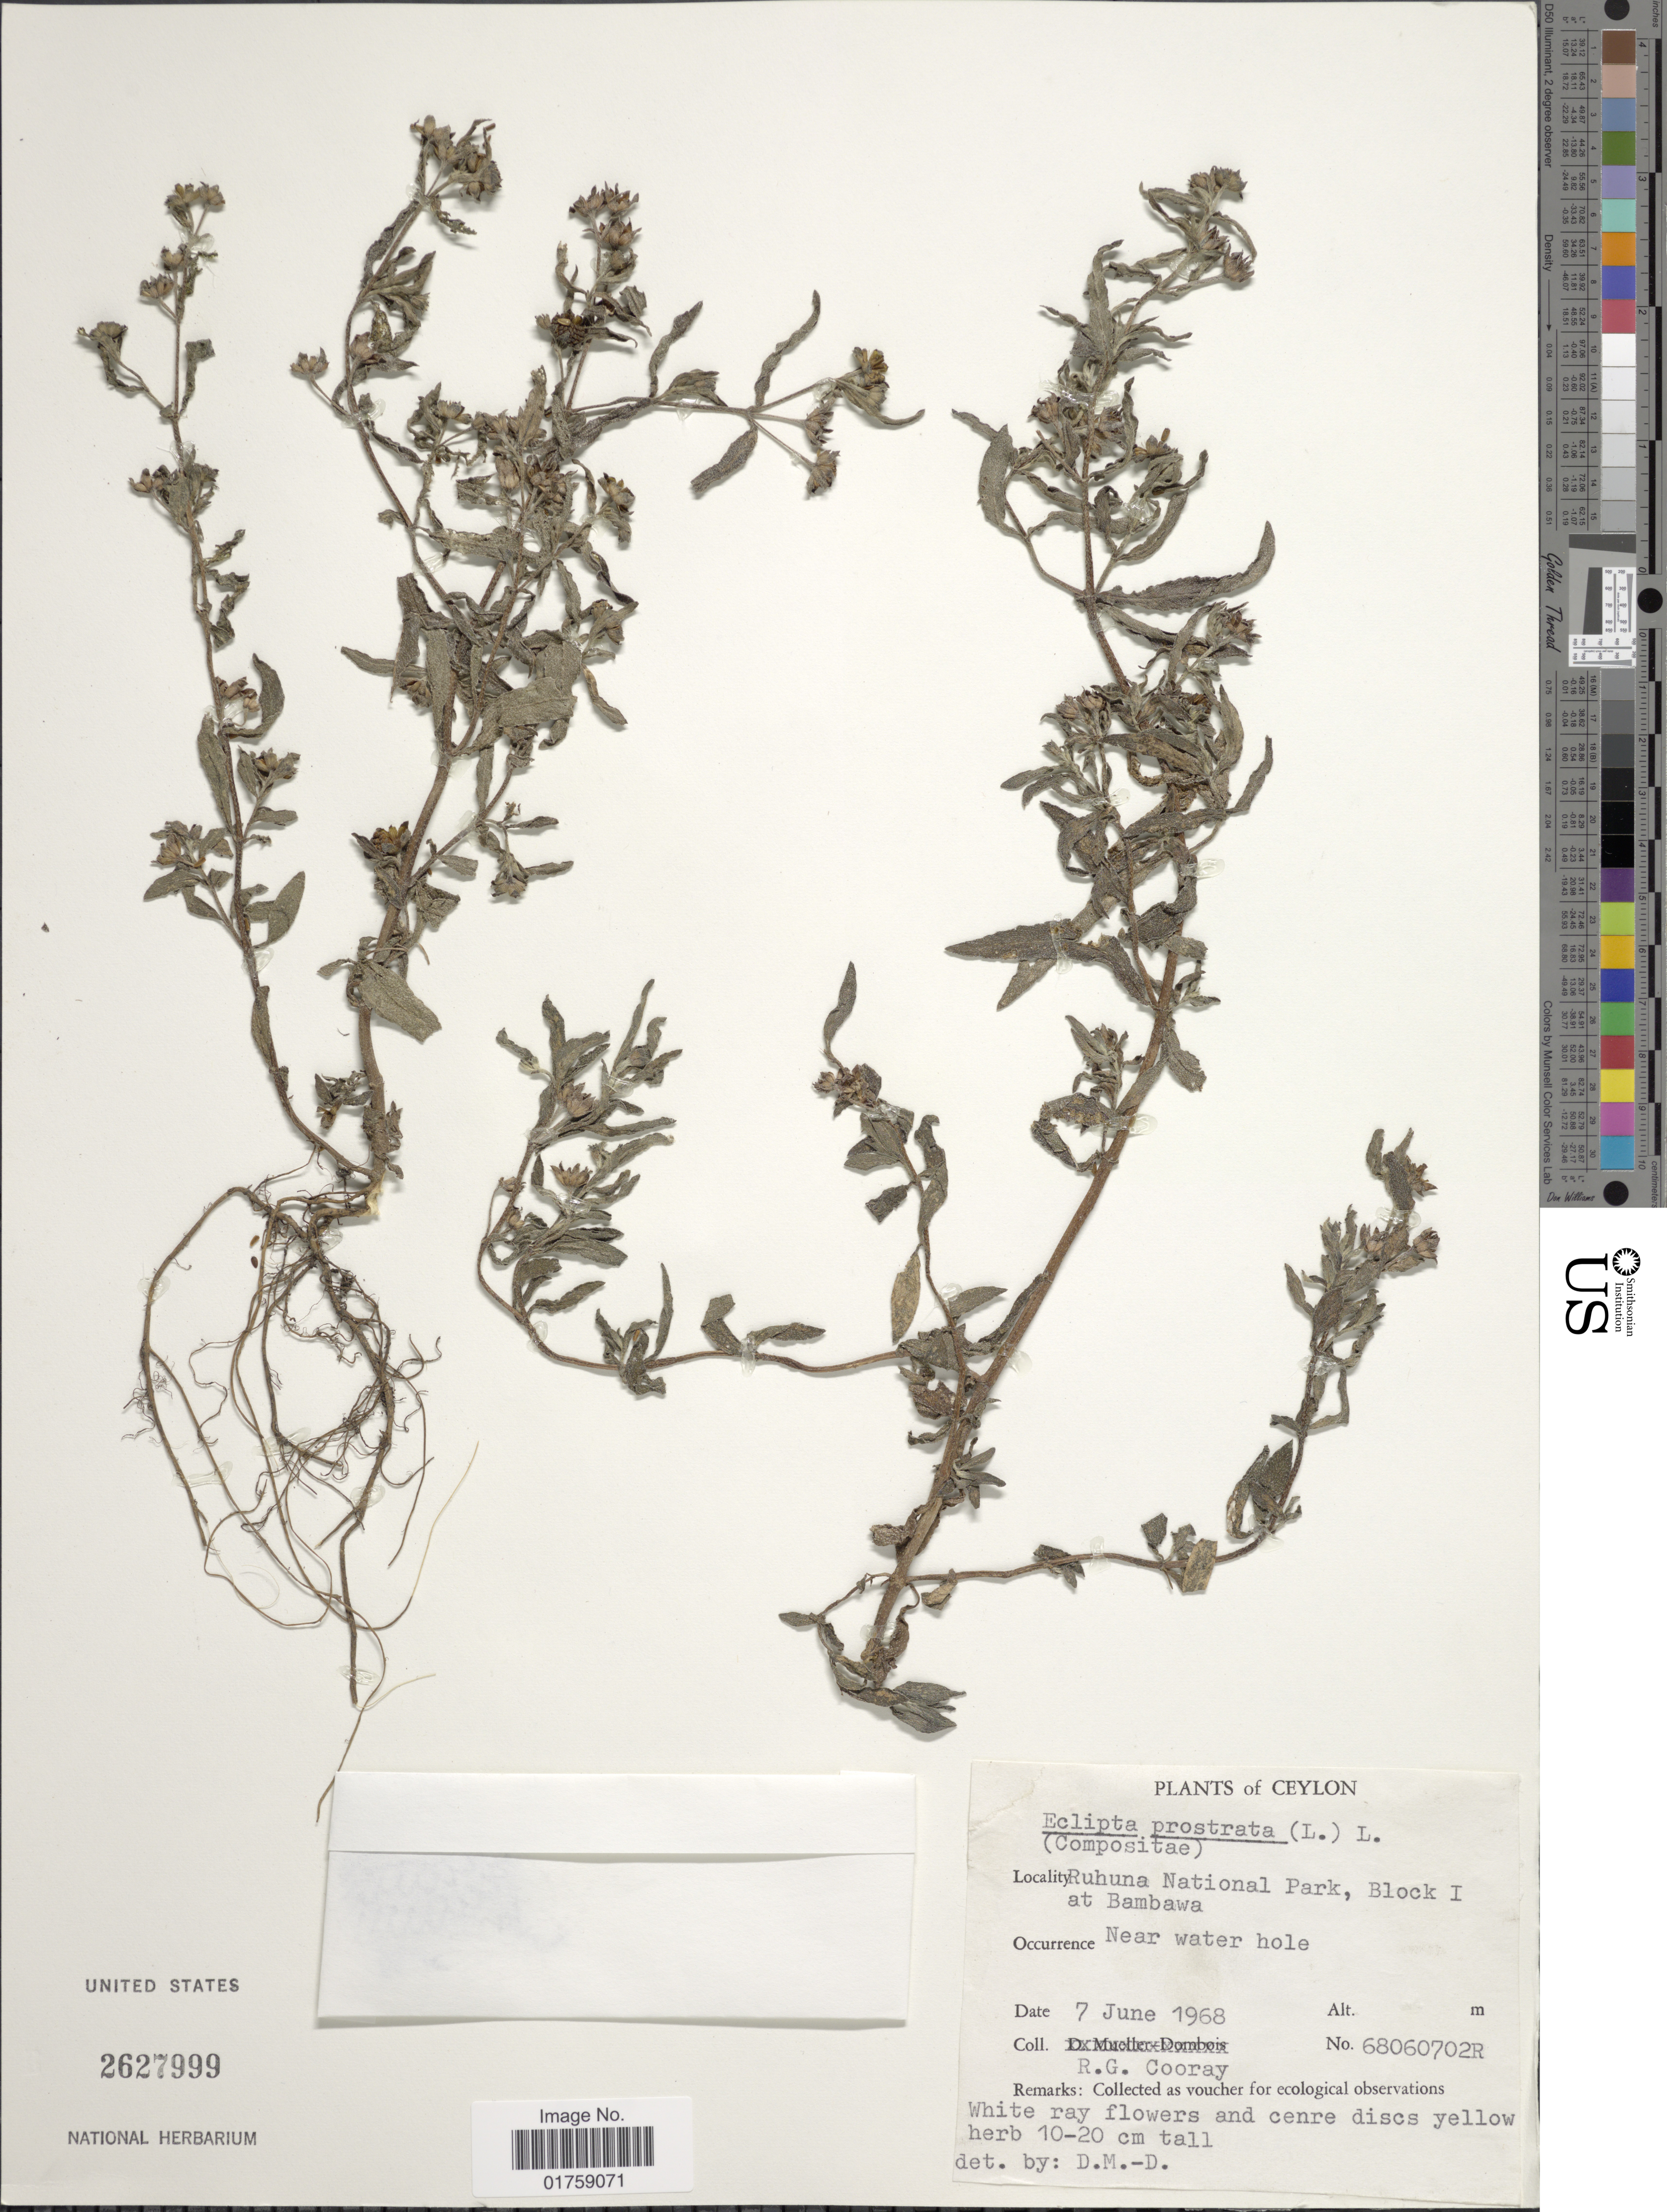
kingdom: Plantae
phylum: Tracheophyta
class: Magnoliopsida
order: Asterales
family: Asteraceae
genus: Eclipta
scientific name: Eclipta prostrata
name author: (L.) L.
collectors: R. Cooray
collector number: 68060702R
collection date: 1968-06-07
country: Sri Lanka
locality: Ceylon. Ruhuna National Park, Block I at Bambawa. Near water hole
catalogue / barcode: US 2627999